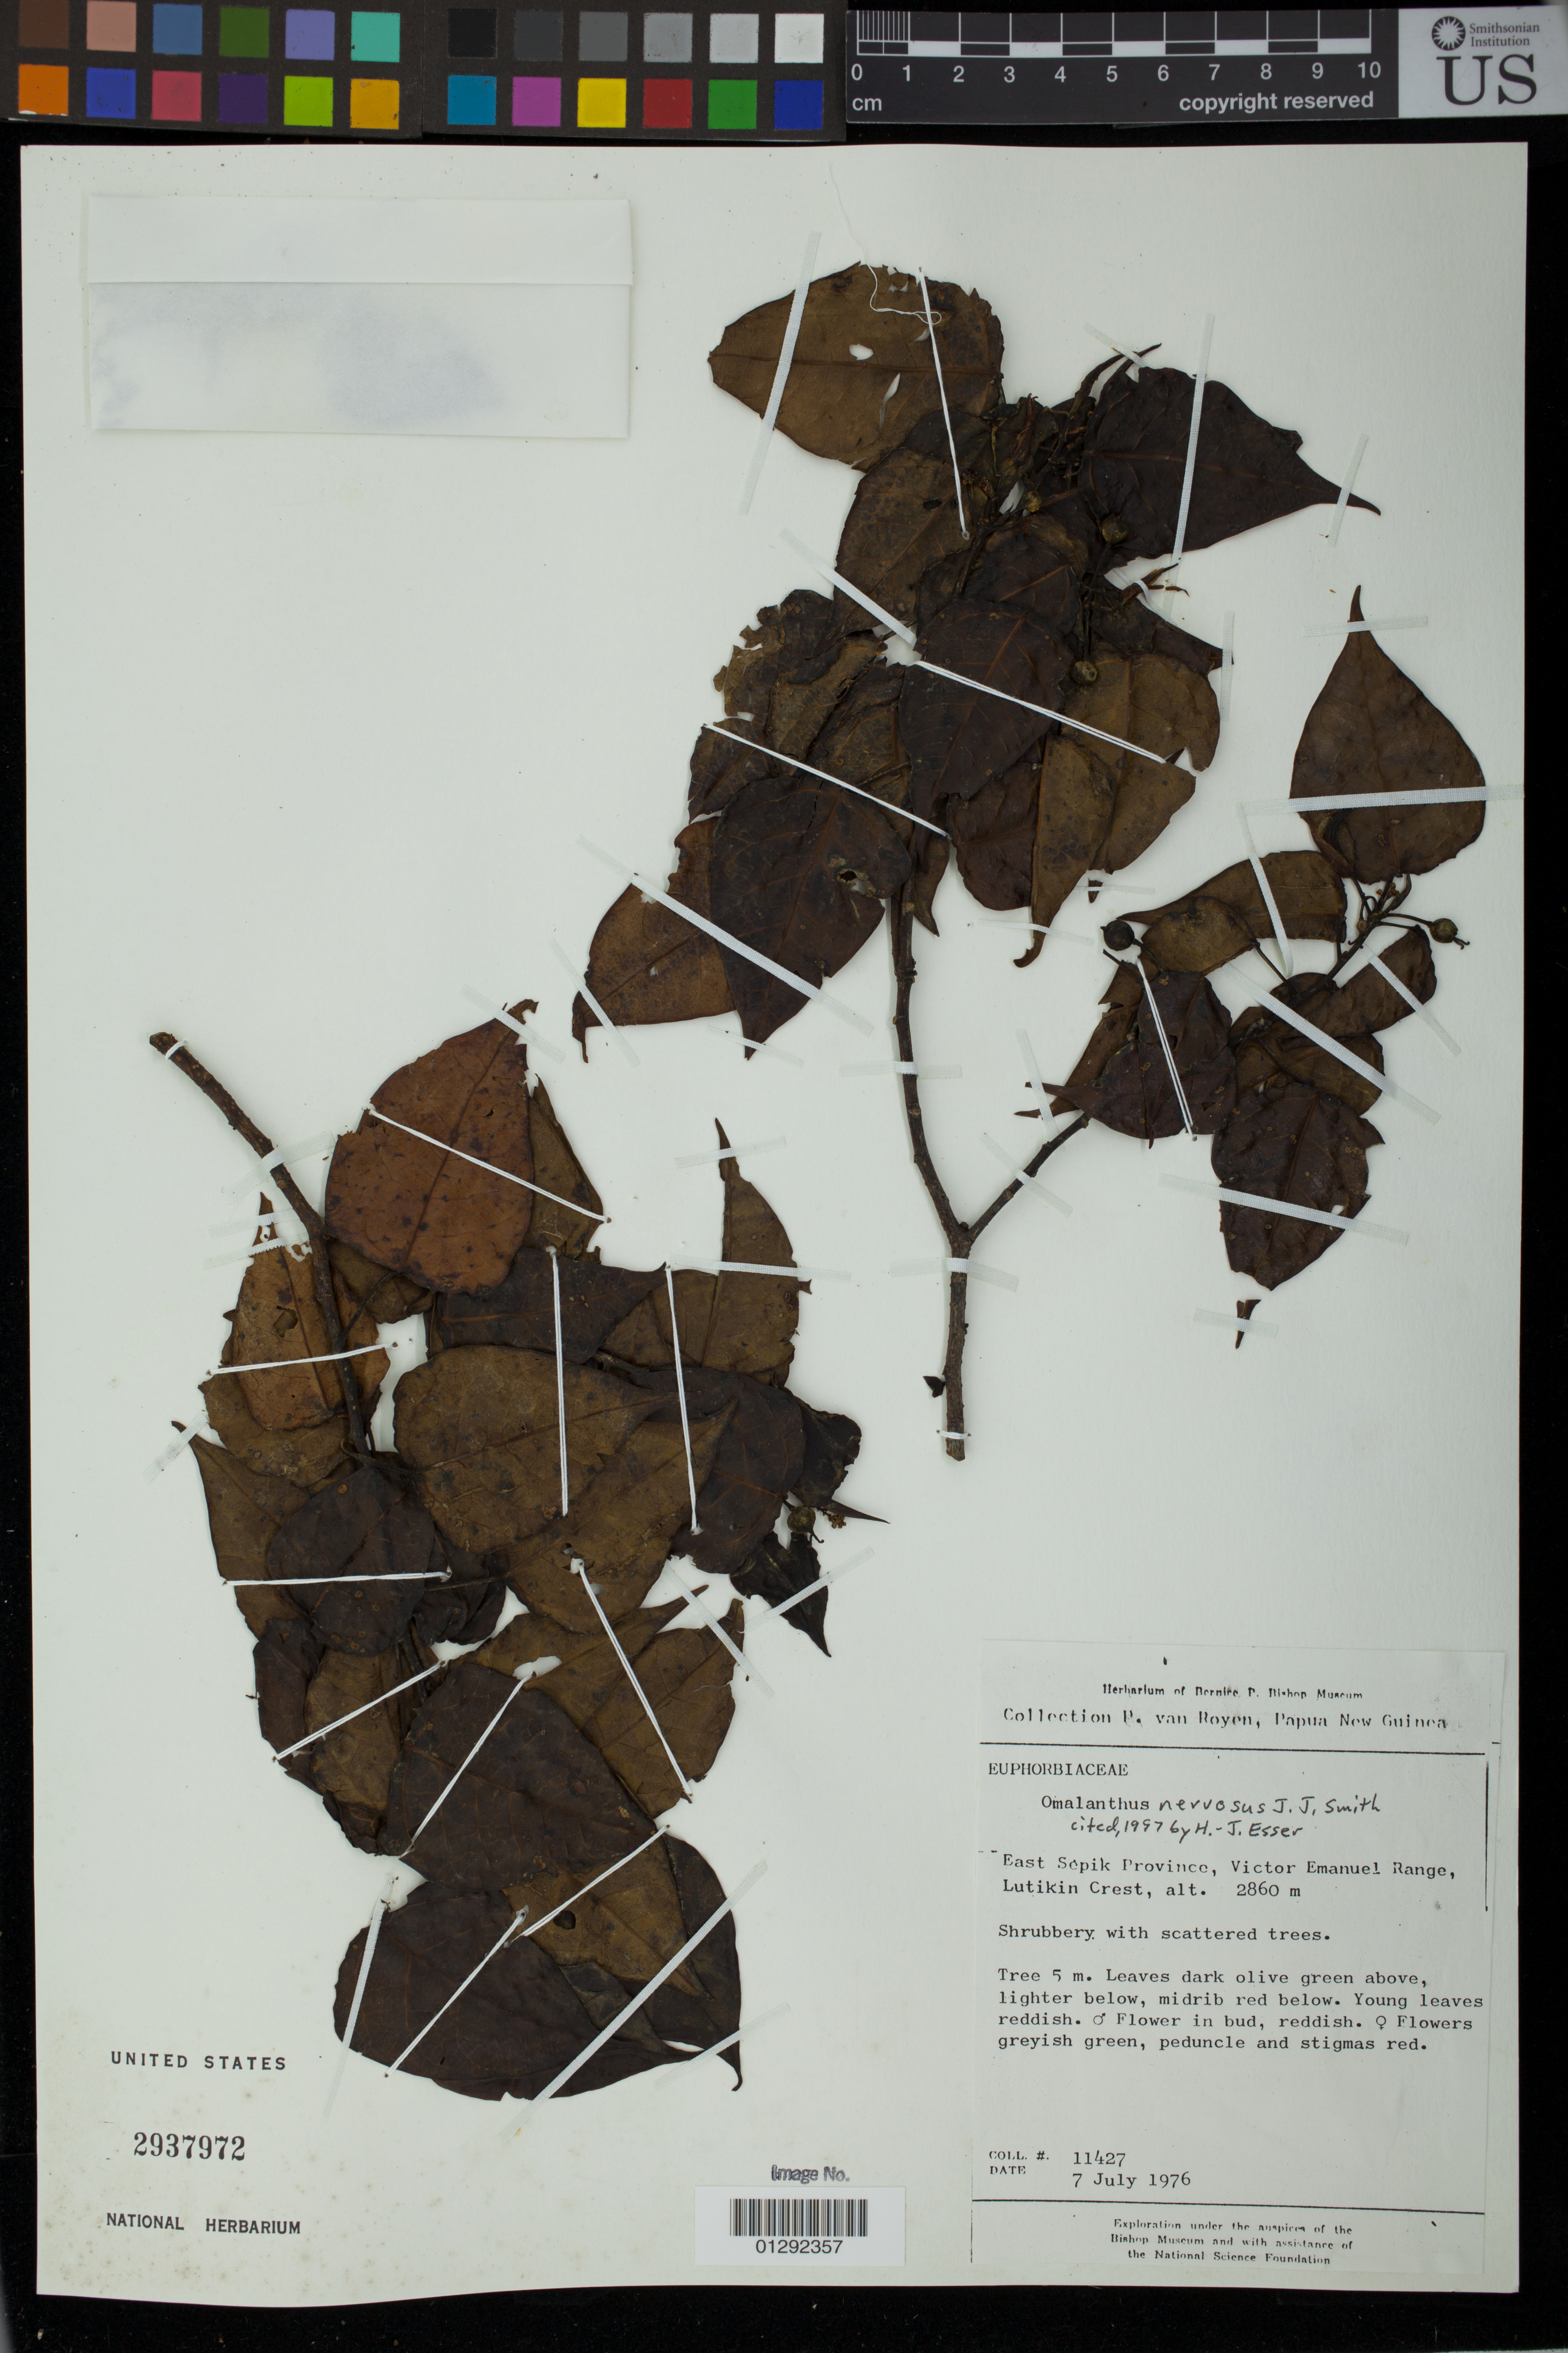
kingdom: Plantae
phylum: Tracheophyta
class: Magnoliopsida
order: Malpighiales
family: Euphorbiaceae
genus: Homalanthus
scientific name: Homalanthus nervosus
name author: J.J. Sm.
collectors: P. van Royen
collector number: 11427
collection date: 1976-07-07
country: Papua New Guinea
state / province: East Sepik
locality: Victor Emanuel Range, Lutikin Crest.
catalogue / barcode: US 2937972